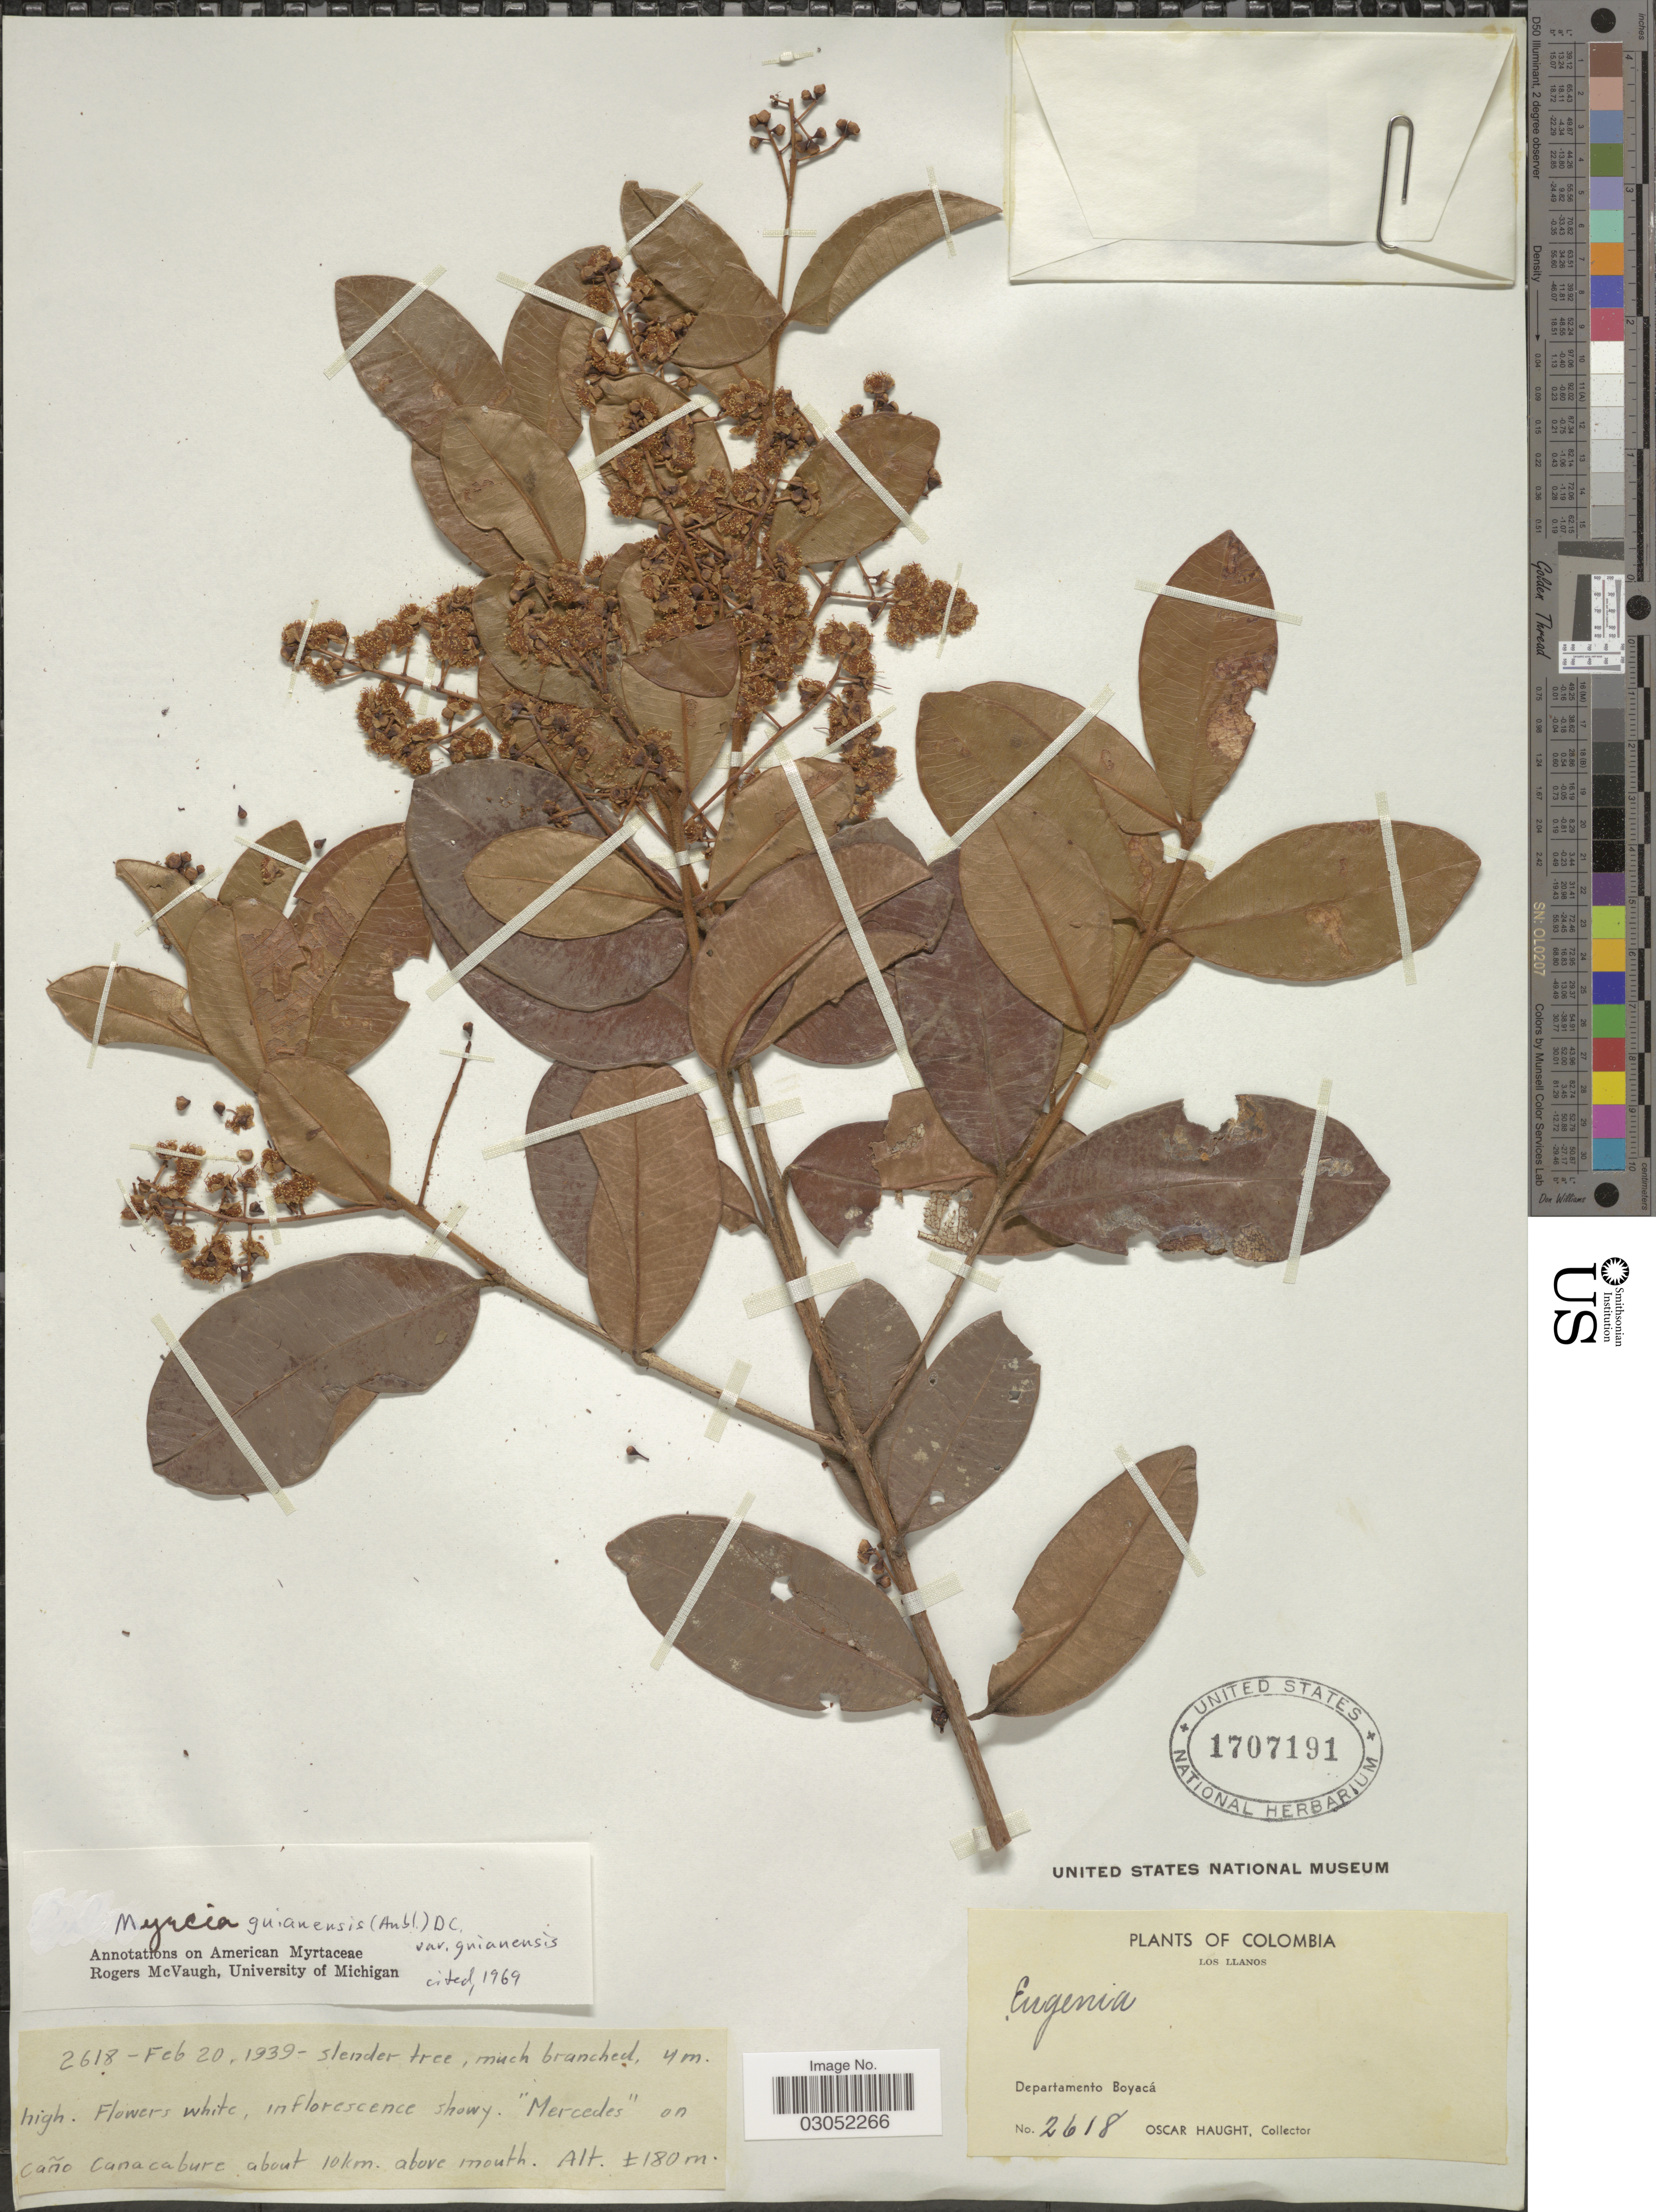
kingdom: Plantae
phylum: Tracheophyta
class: Magnoliopsida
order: Myrtales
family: Myrtaceae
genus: Myrcia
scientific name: Myrcia guianensis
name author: (Aubl.) DC.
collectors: O. L. Haught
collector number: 2618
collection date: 1939-02-20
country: Colombia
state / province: Boyacá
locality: On Caño Canacabure about 10km. above mouth. Los Llanos. Departamento Boyacá.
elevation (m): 180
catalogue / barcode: US 1707191